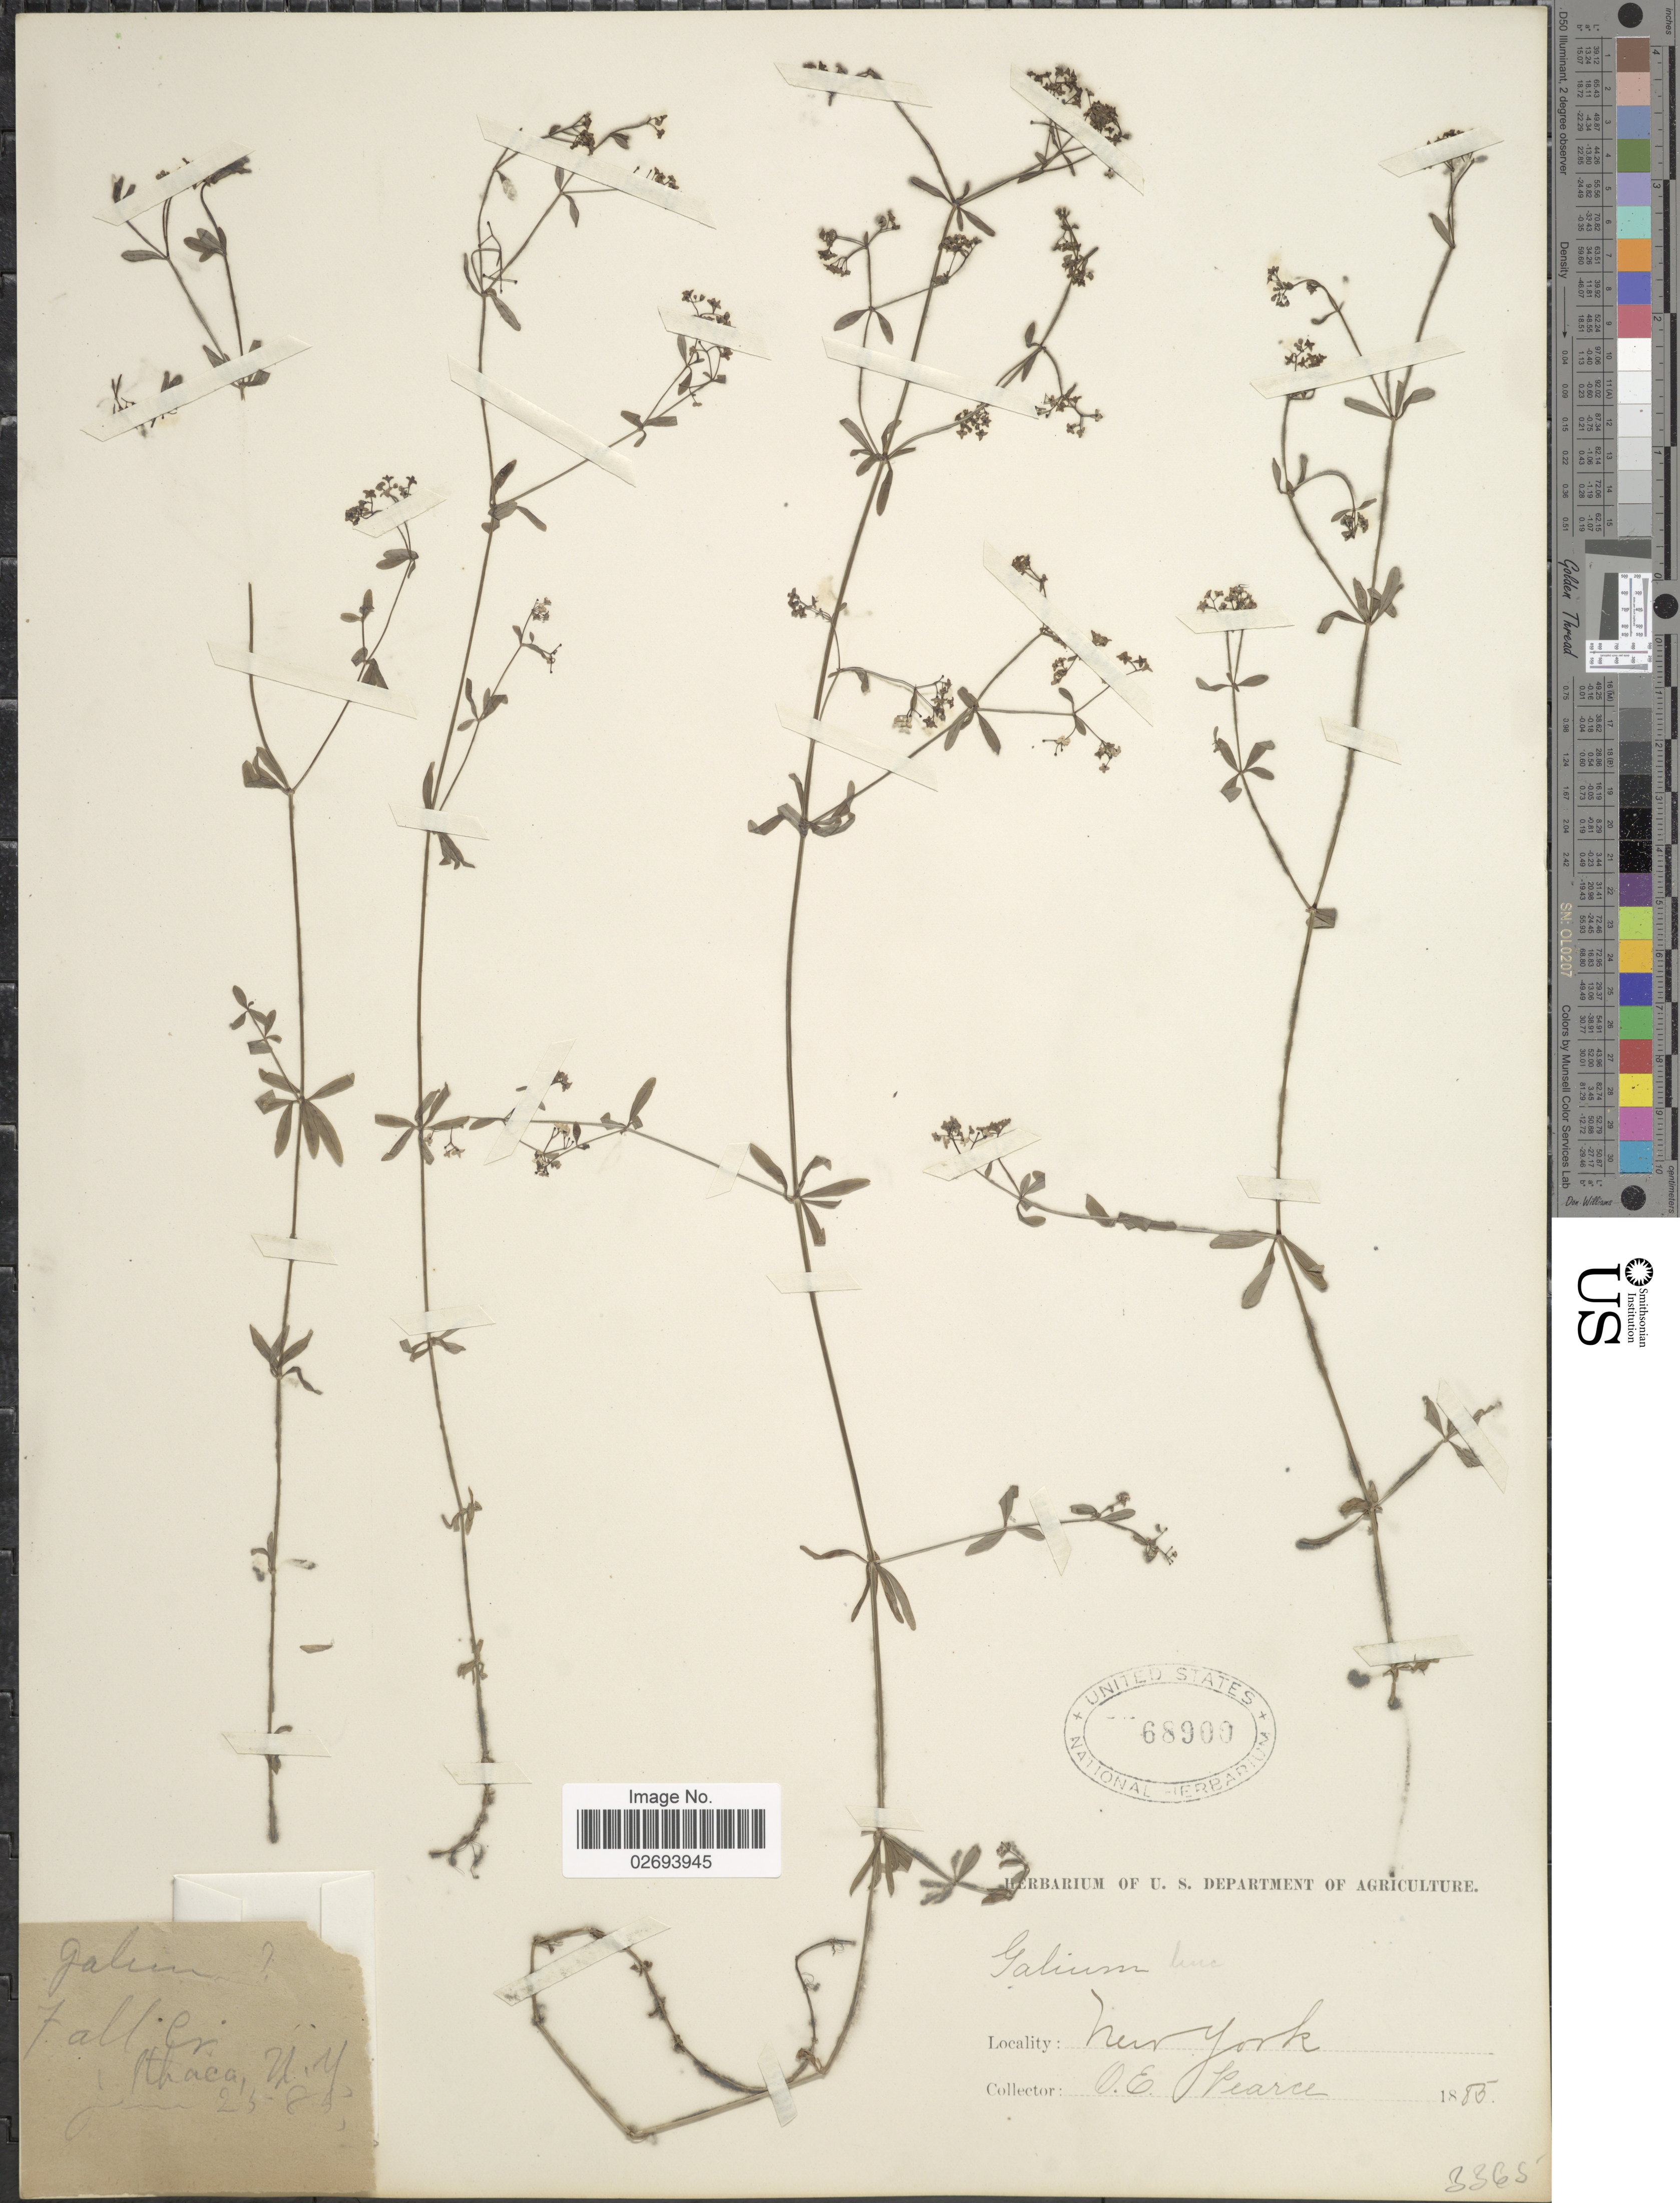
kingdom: Plantae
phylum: Tracheophyta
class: Magnoliopsida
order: Gentianales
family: Rubiaceae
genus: Galium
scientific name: Galium tinctorium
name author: (L.) Scop.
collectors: O. E. Pearce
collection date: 1885-06-25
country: United States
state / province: New York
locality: Fall Cr. Ithaca.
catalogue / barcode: US 68900